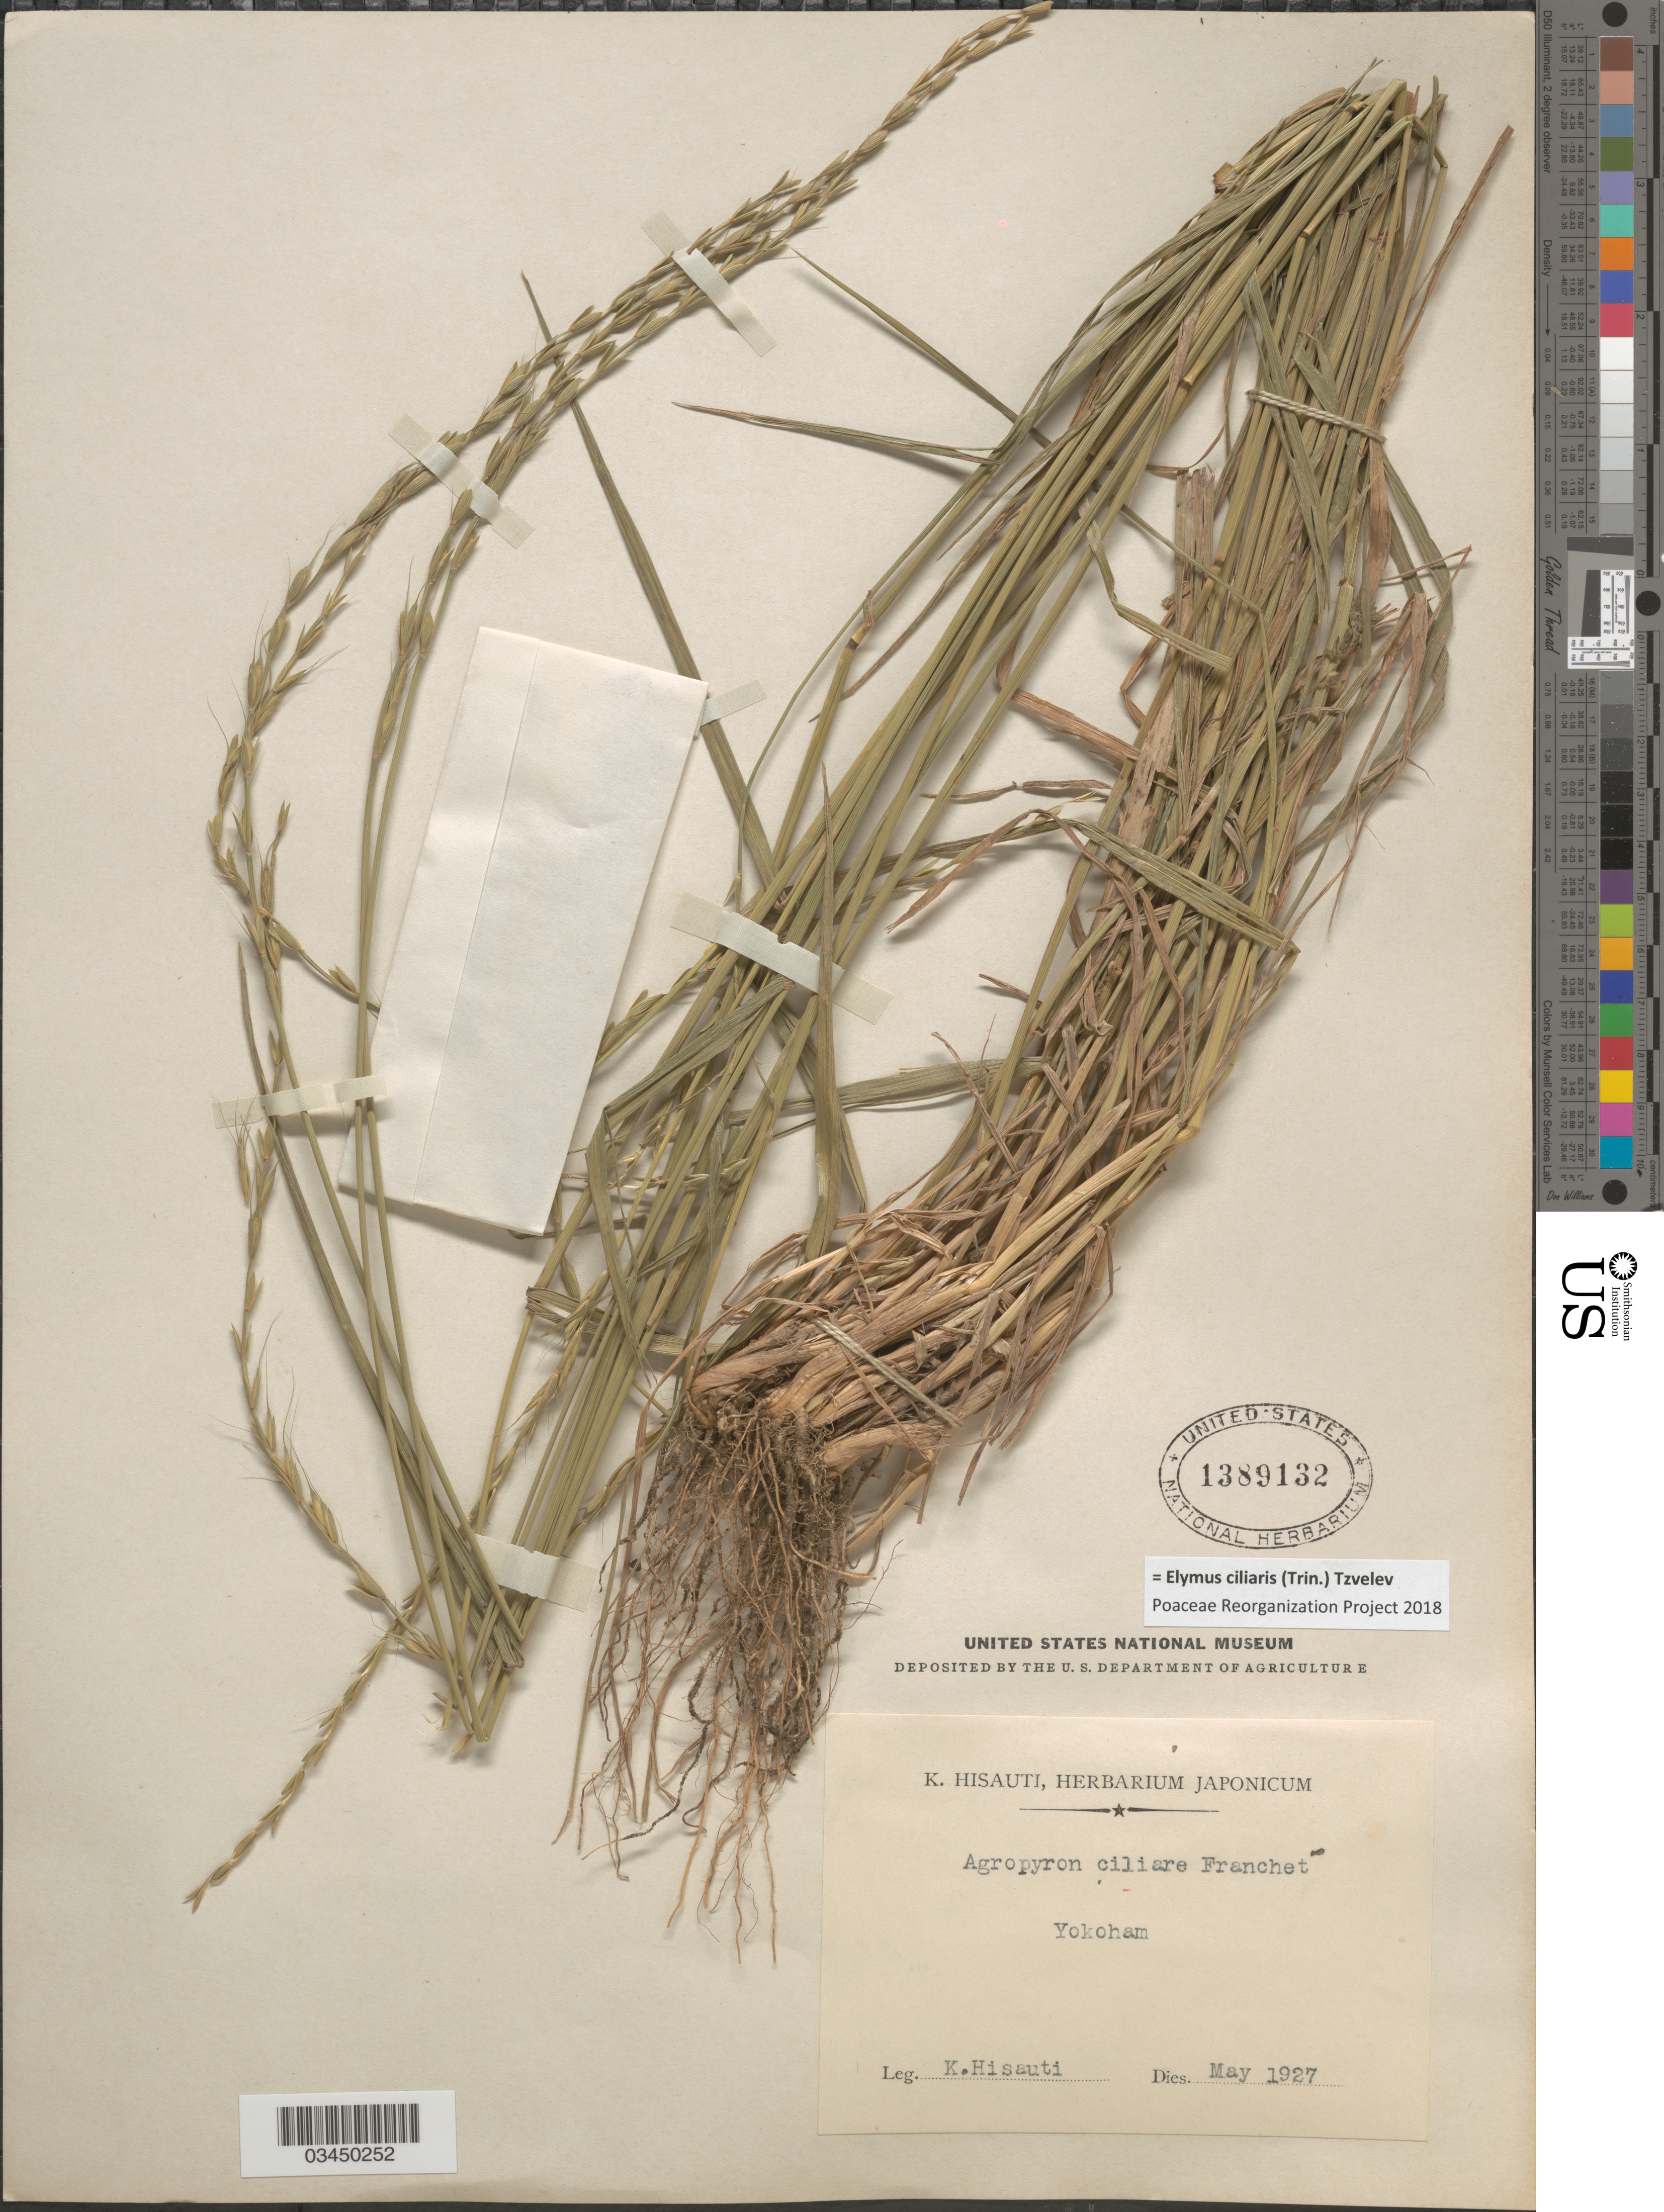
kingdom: Plantae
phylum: Tracheophyta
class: Liliopsida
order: Poales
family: Poaceae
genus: Elymus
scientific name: Elymus ciliaris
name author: (Trin.) Tzvelev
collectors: K. Hisauti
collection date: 1927-05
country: Japan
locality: Yokoham.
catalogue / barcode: US 1389132